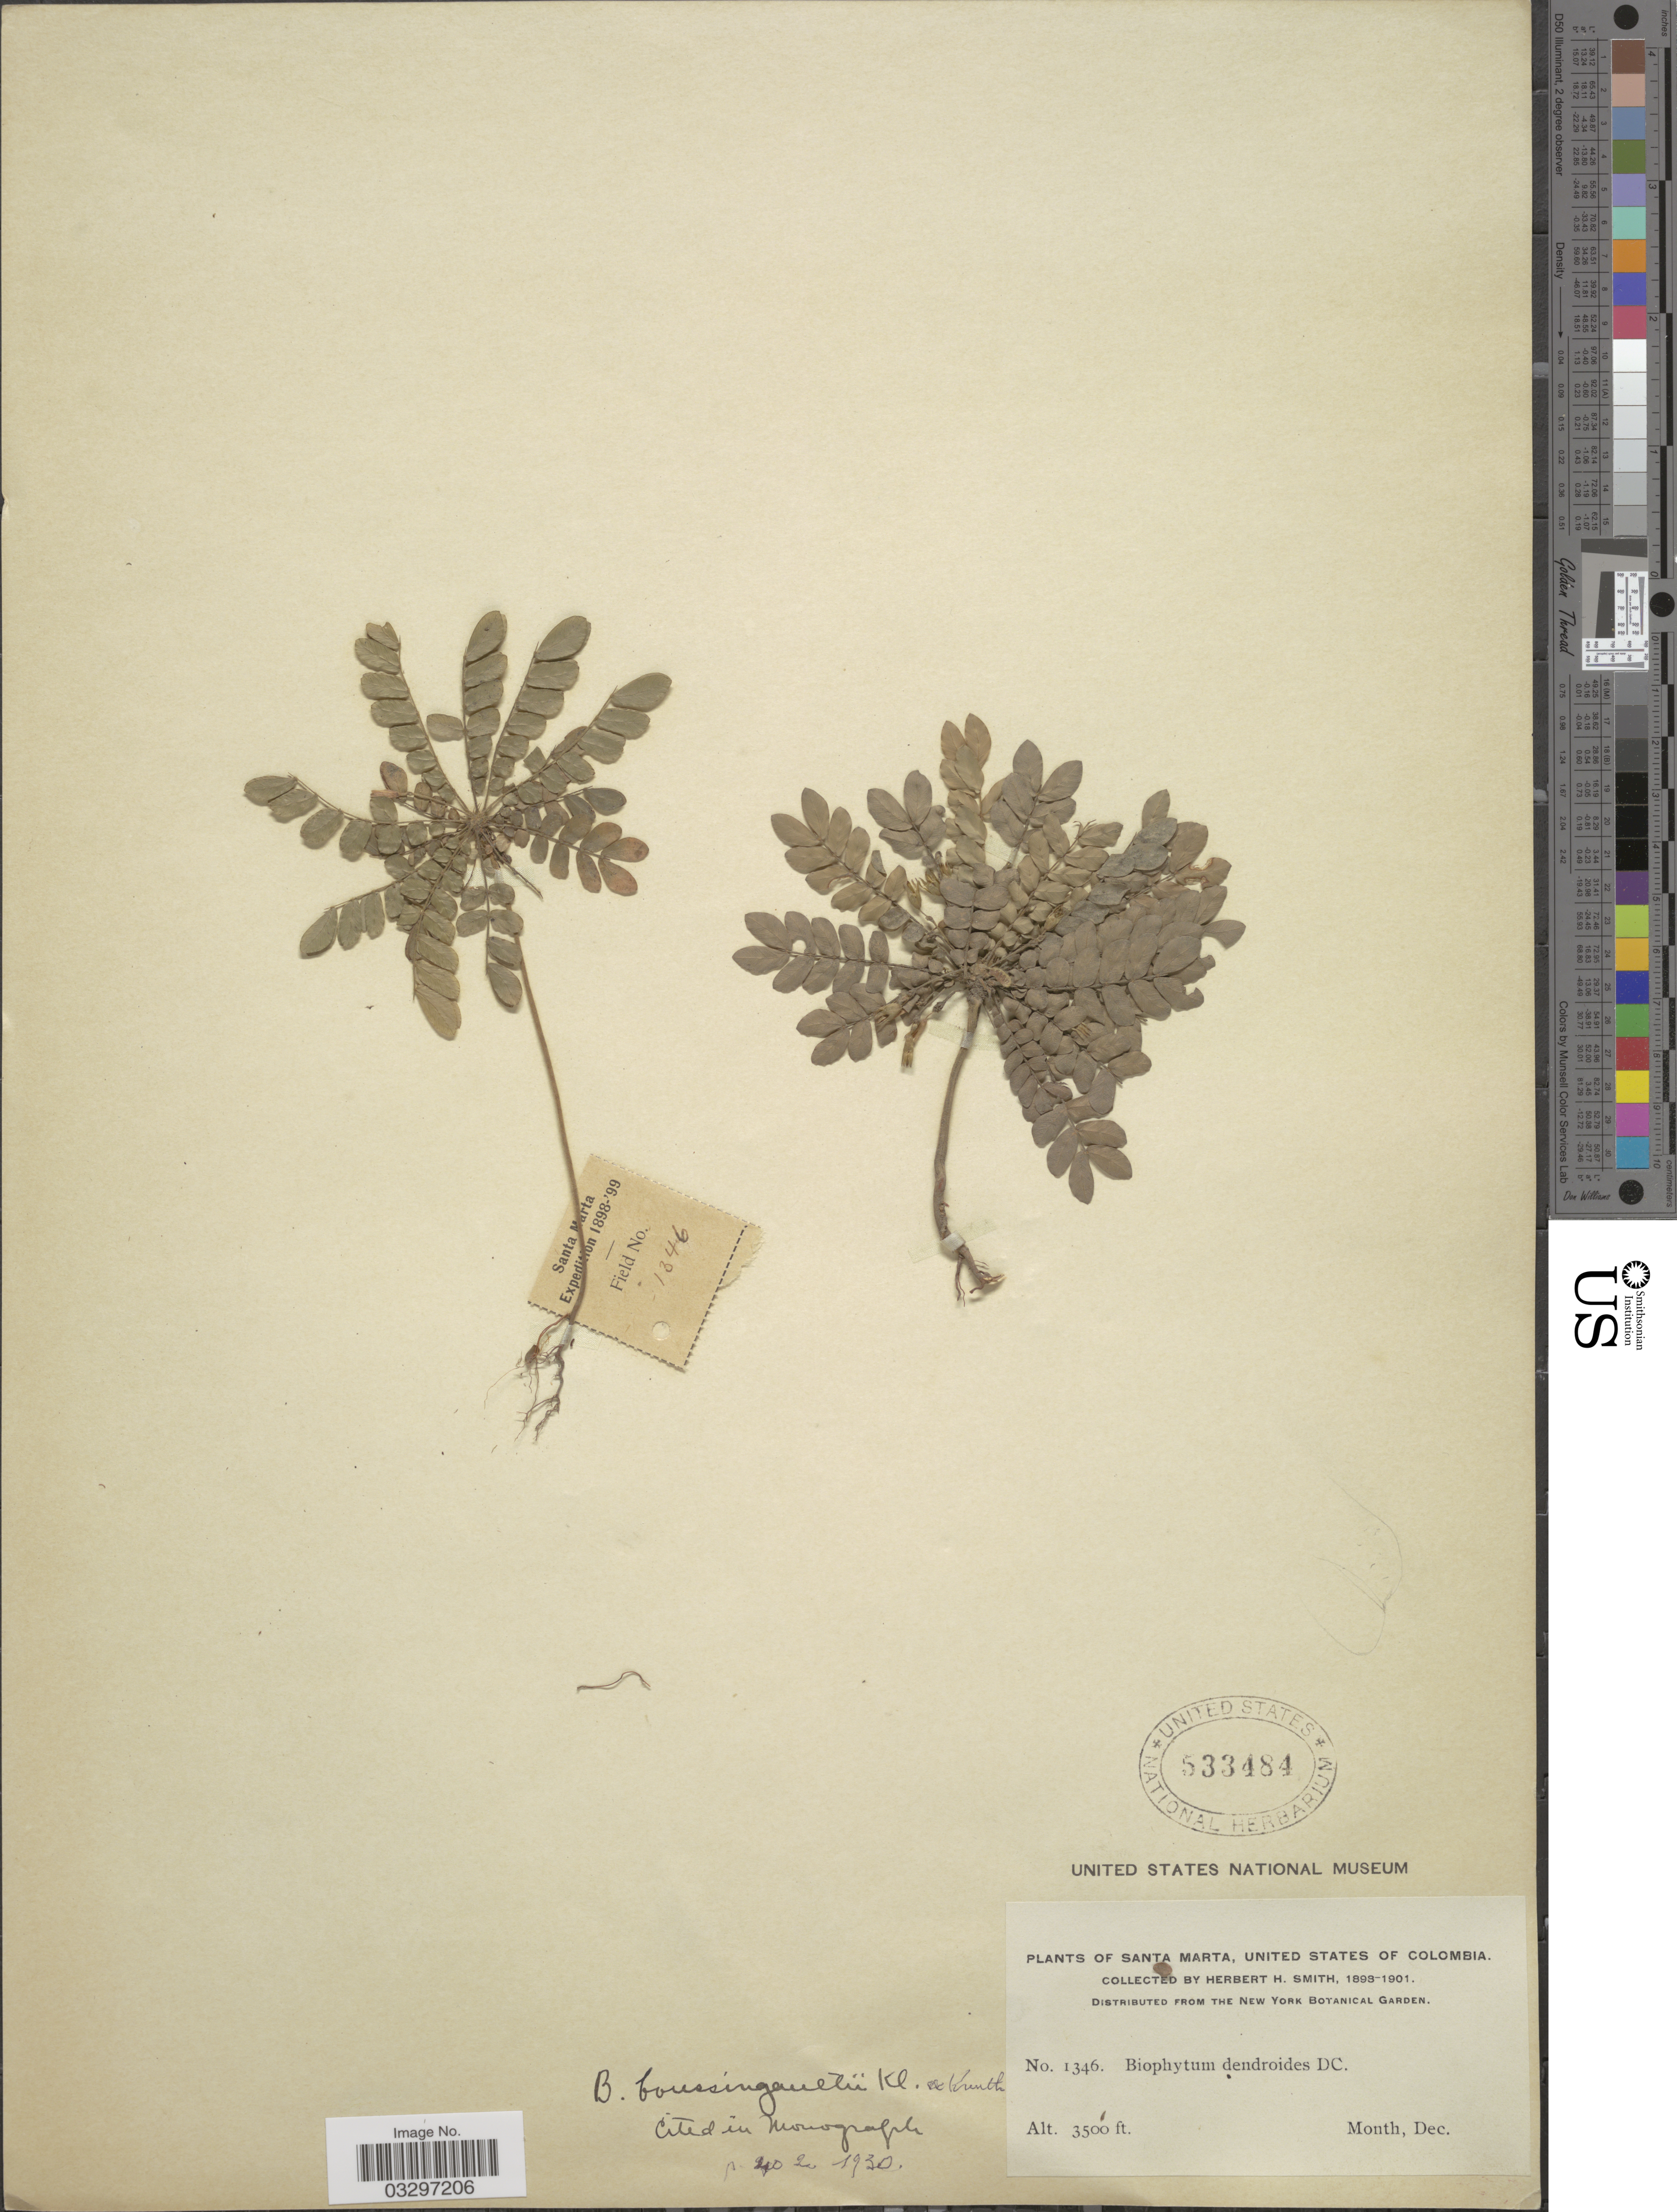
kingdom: Plantae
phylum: Tracheophyta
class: Magnoliopsida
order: Oxalidales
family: Oxalidaceae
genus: Biophytum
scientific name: Biophytum boussingaultii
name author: Klotzsch ex R. Knuth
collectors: Herbert H. Smith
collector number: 1346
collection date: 1898-12/1901-12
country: Colombia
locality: Santa Marta.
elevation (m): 1067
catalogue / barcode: US 533484